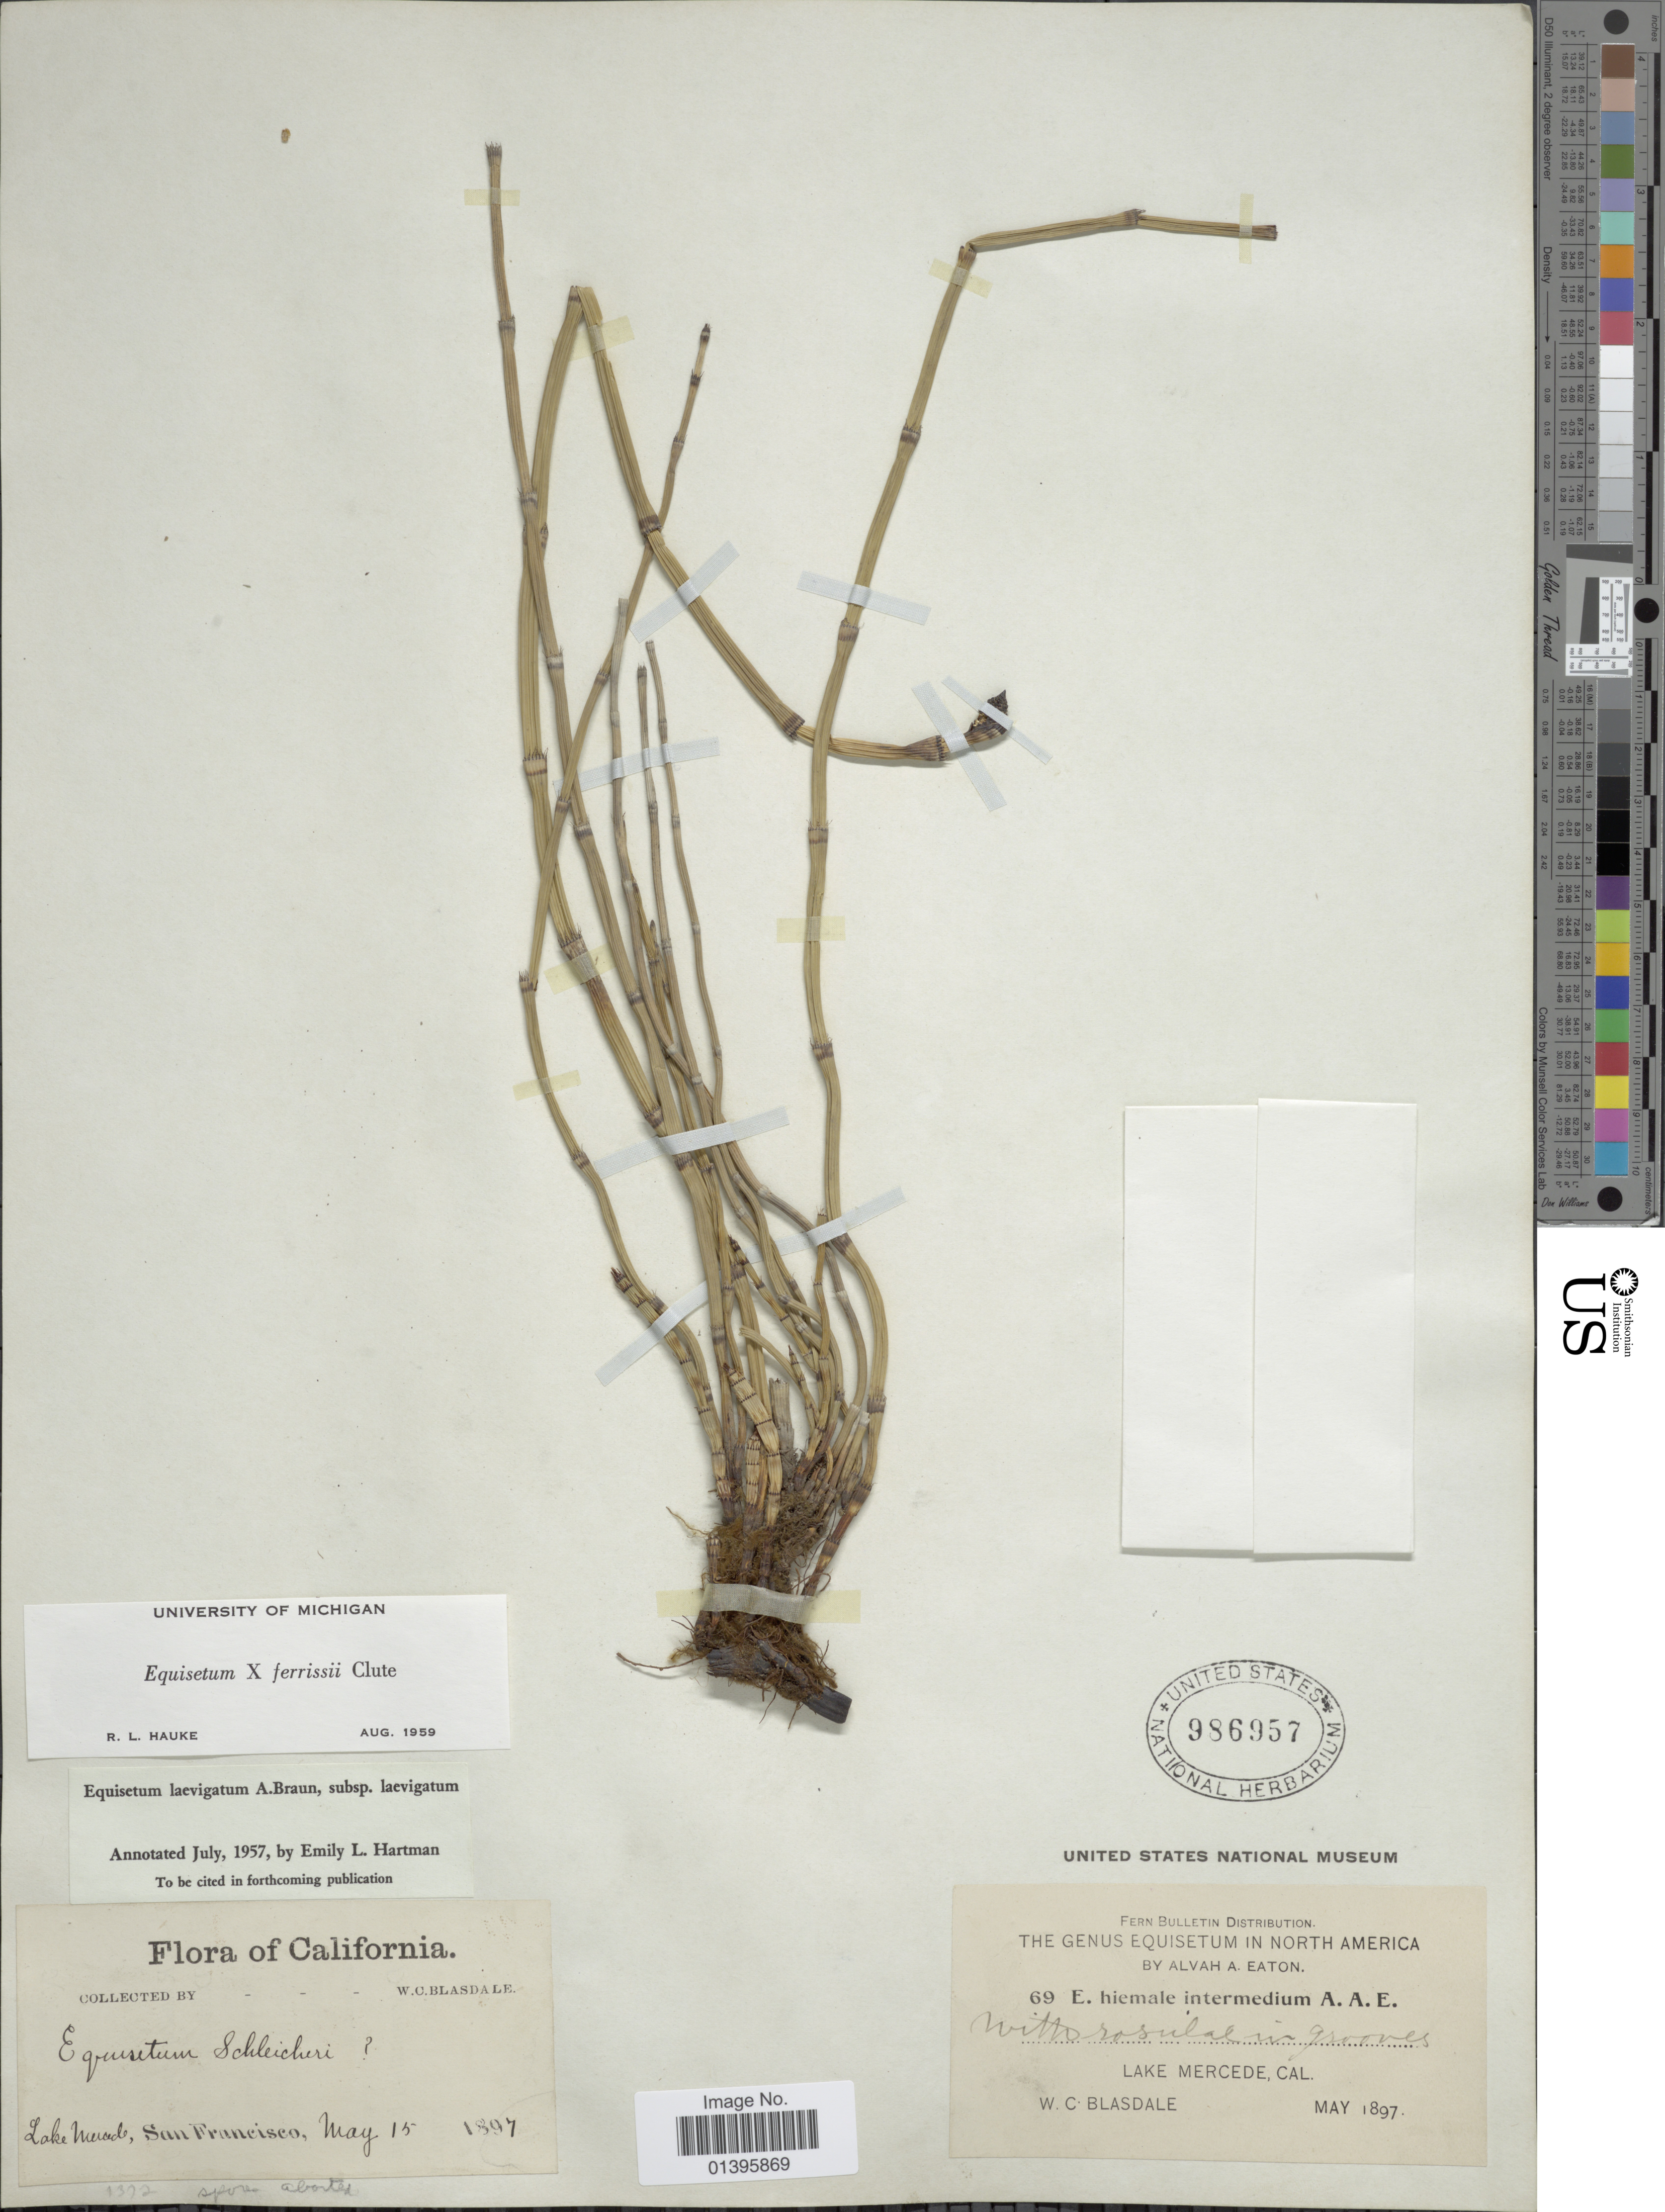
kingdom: Plantae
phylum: Tracheophyta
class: Polypodiopsida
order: Equisetales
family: Equisetaceae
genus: Equisetum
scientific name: Equisetum x ferrissii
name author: Clute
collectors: W. Blasdale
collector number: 69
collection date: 1897-05-15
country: United States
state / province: California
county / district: San Francisco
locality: Lake Merced, Lake Merida, San Francisco.